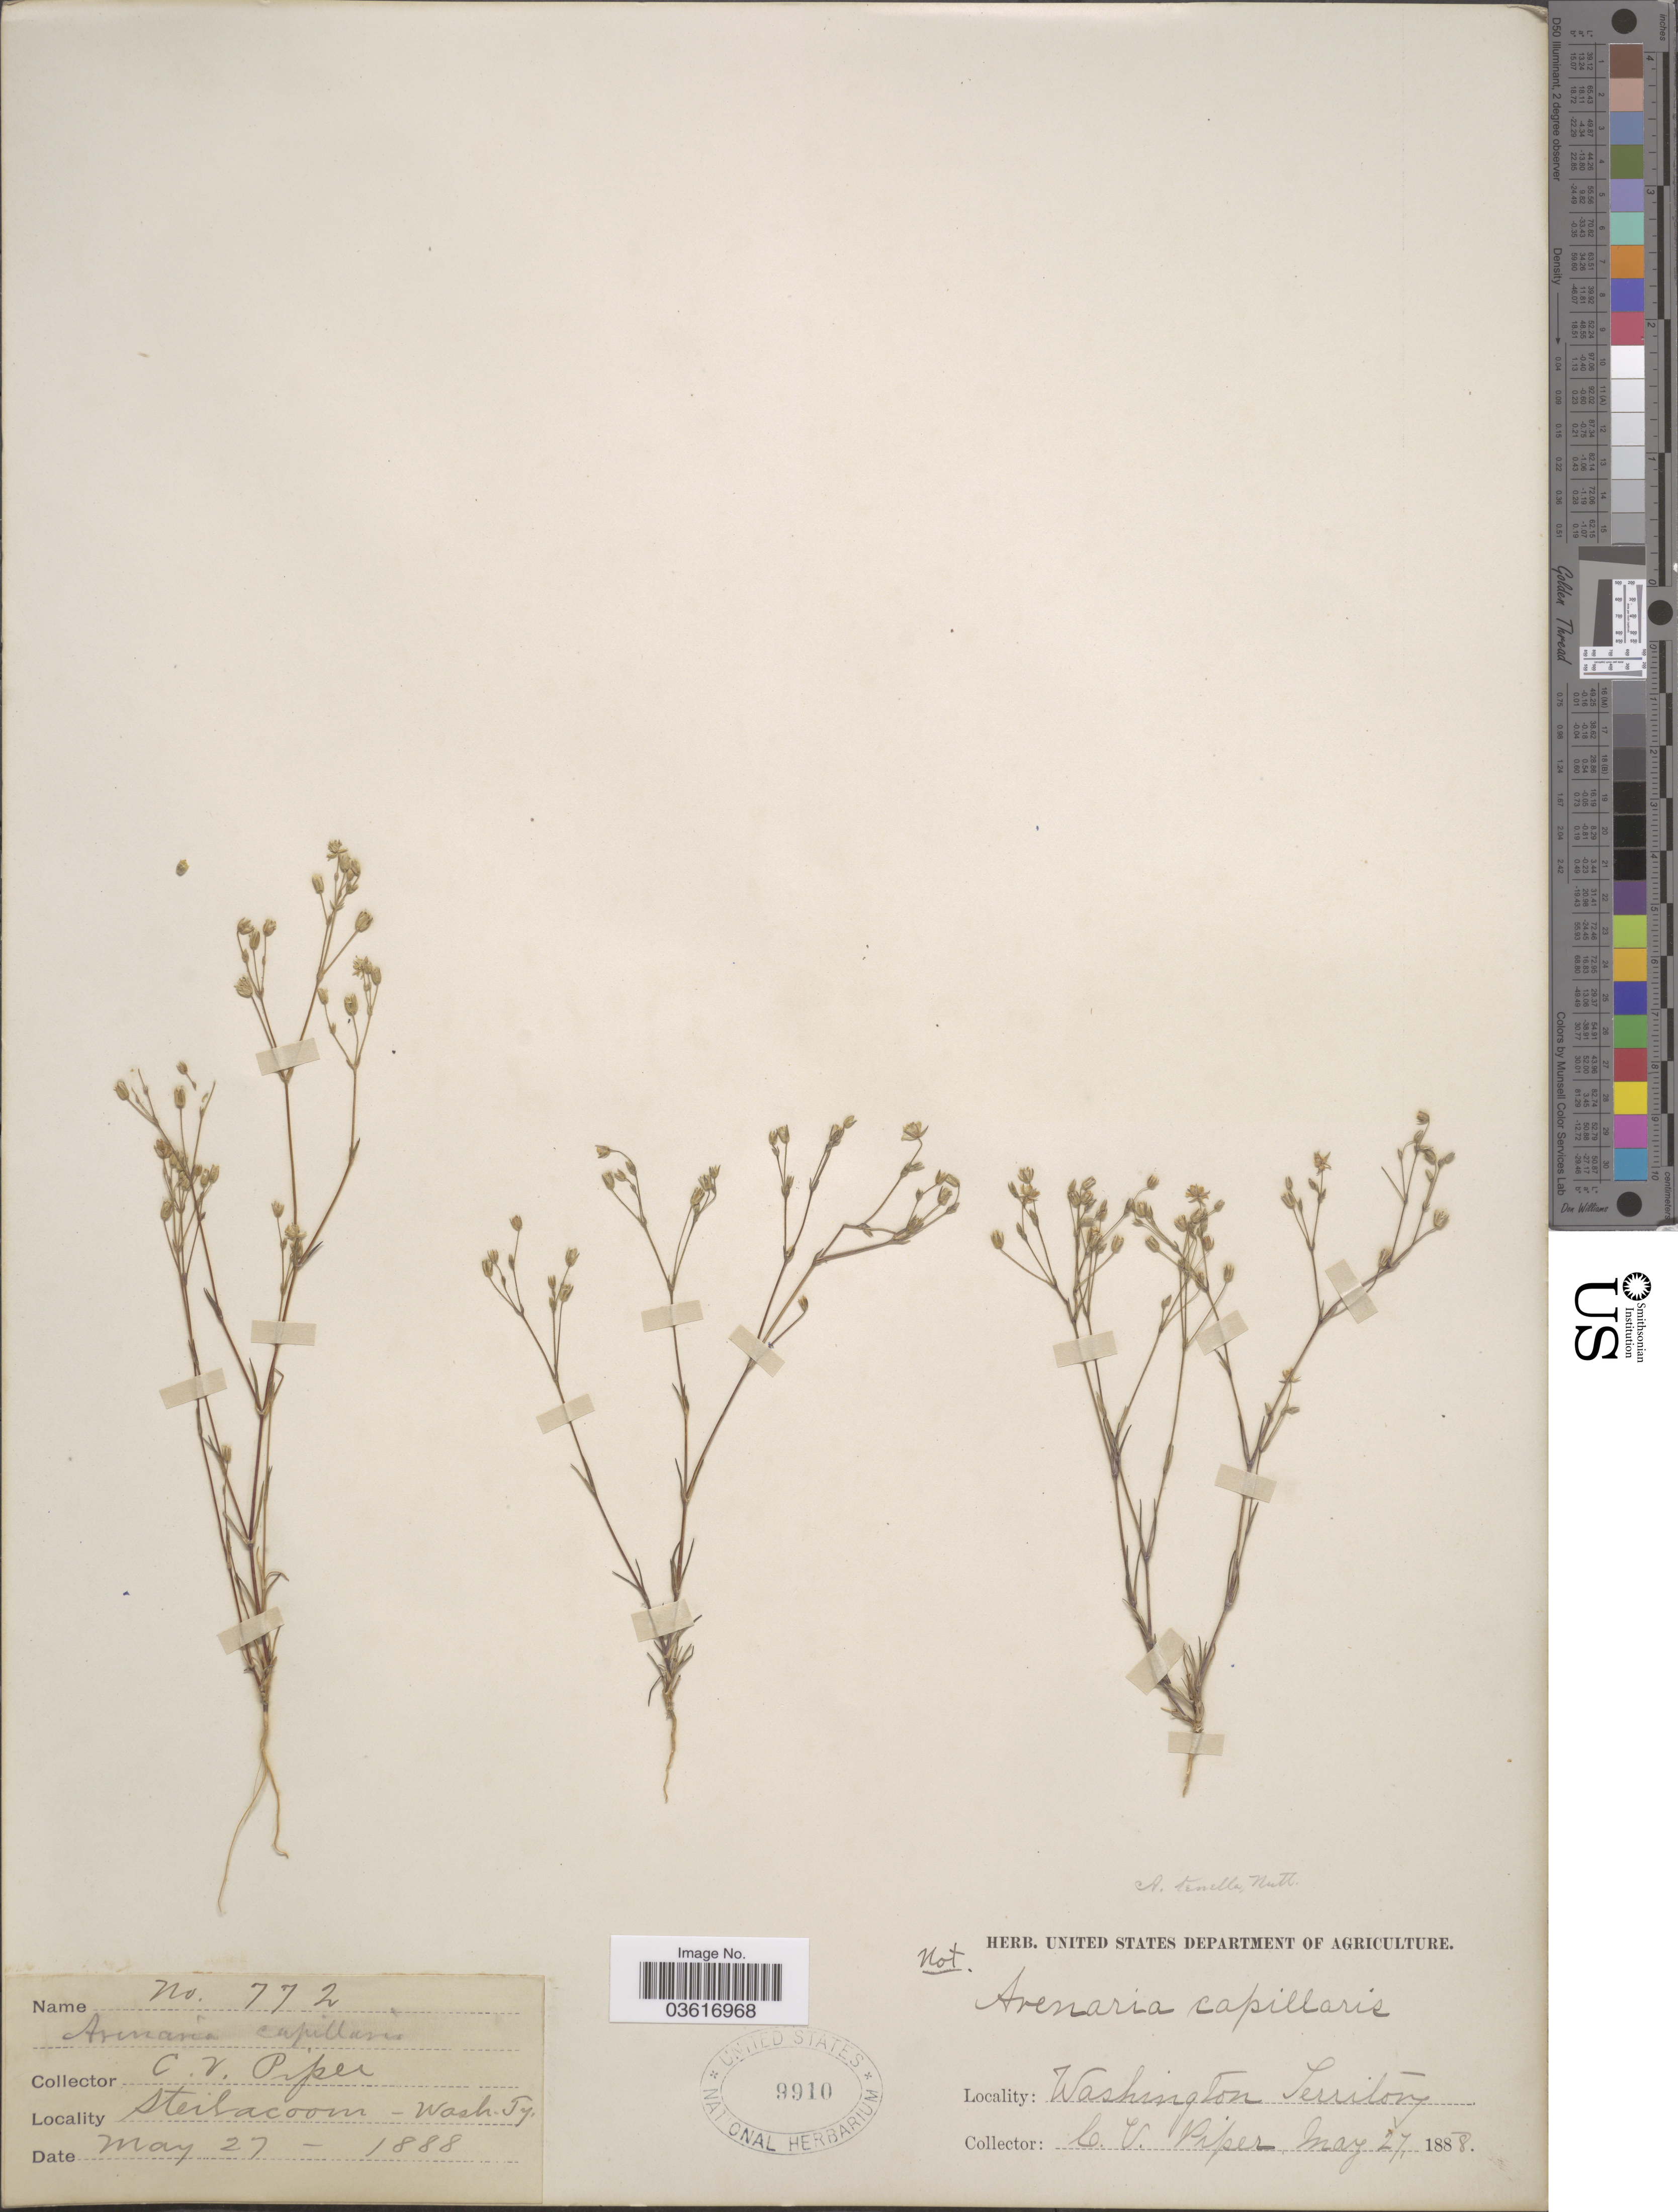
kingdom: Plantae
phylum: Tracheophyta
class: Magnoliopsida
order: Caryophyllales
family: Caryophyllaceae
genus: Minuartia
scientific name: Minuartia tenella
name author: (J. Gay) Mattf.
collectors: C. V. Piper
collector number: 772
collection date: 1888-05-27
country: United States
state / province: Washington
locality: Steilacoom.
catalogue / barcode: US 9910